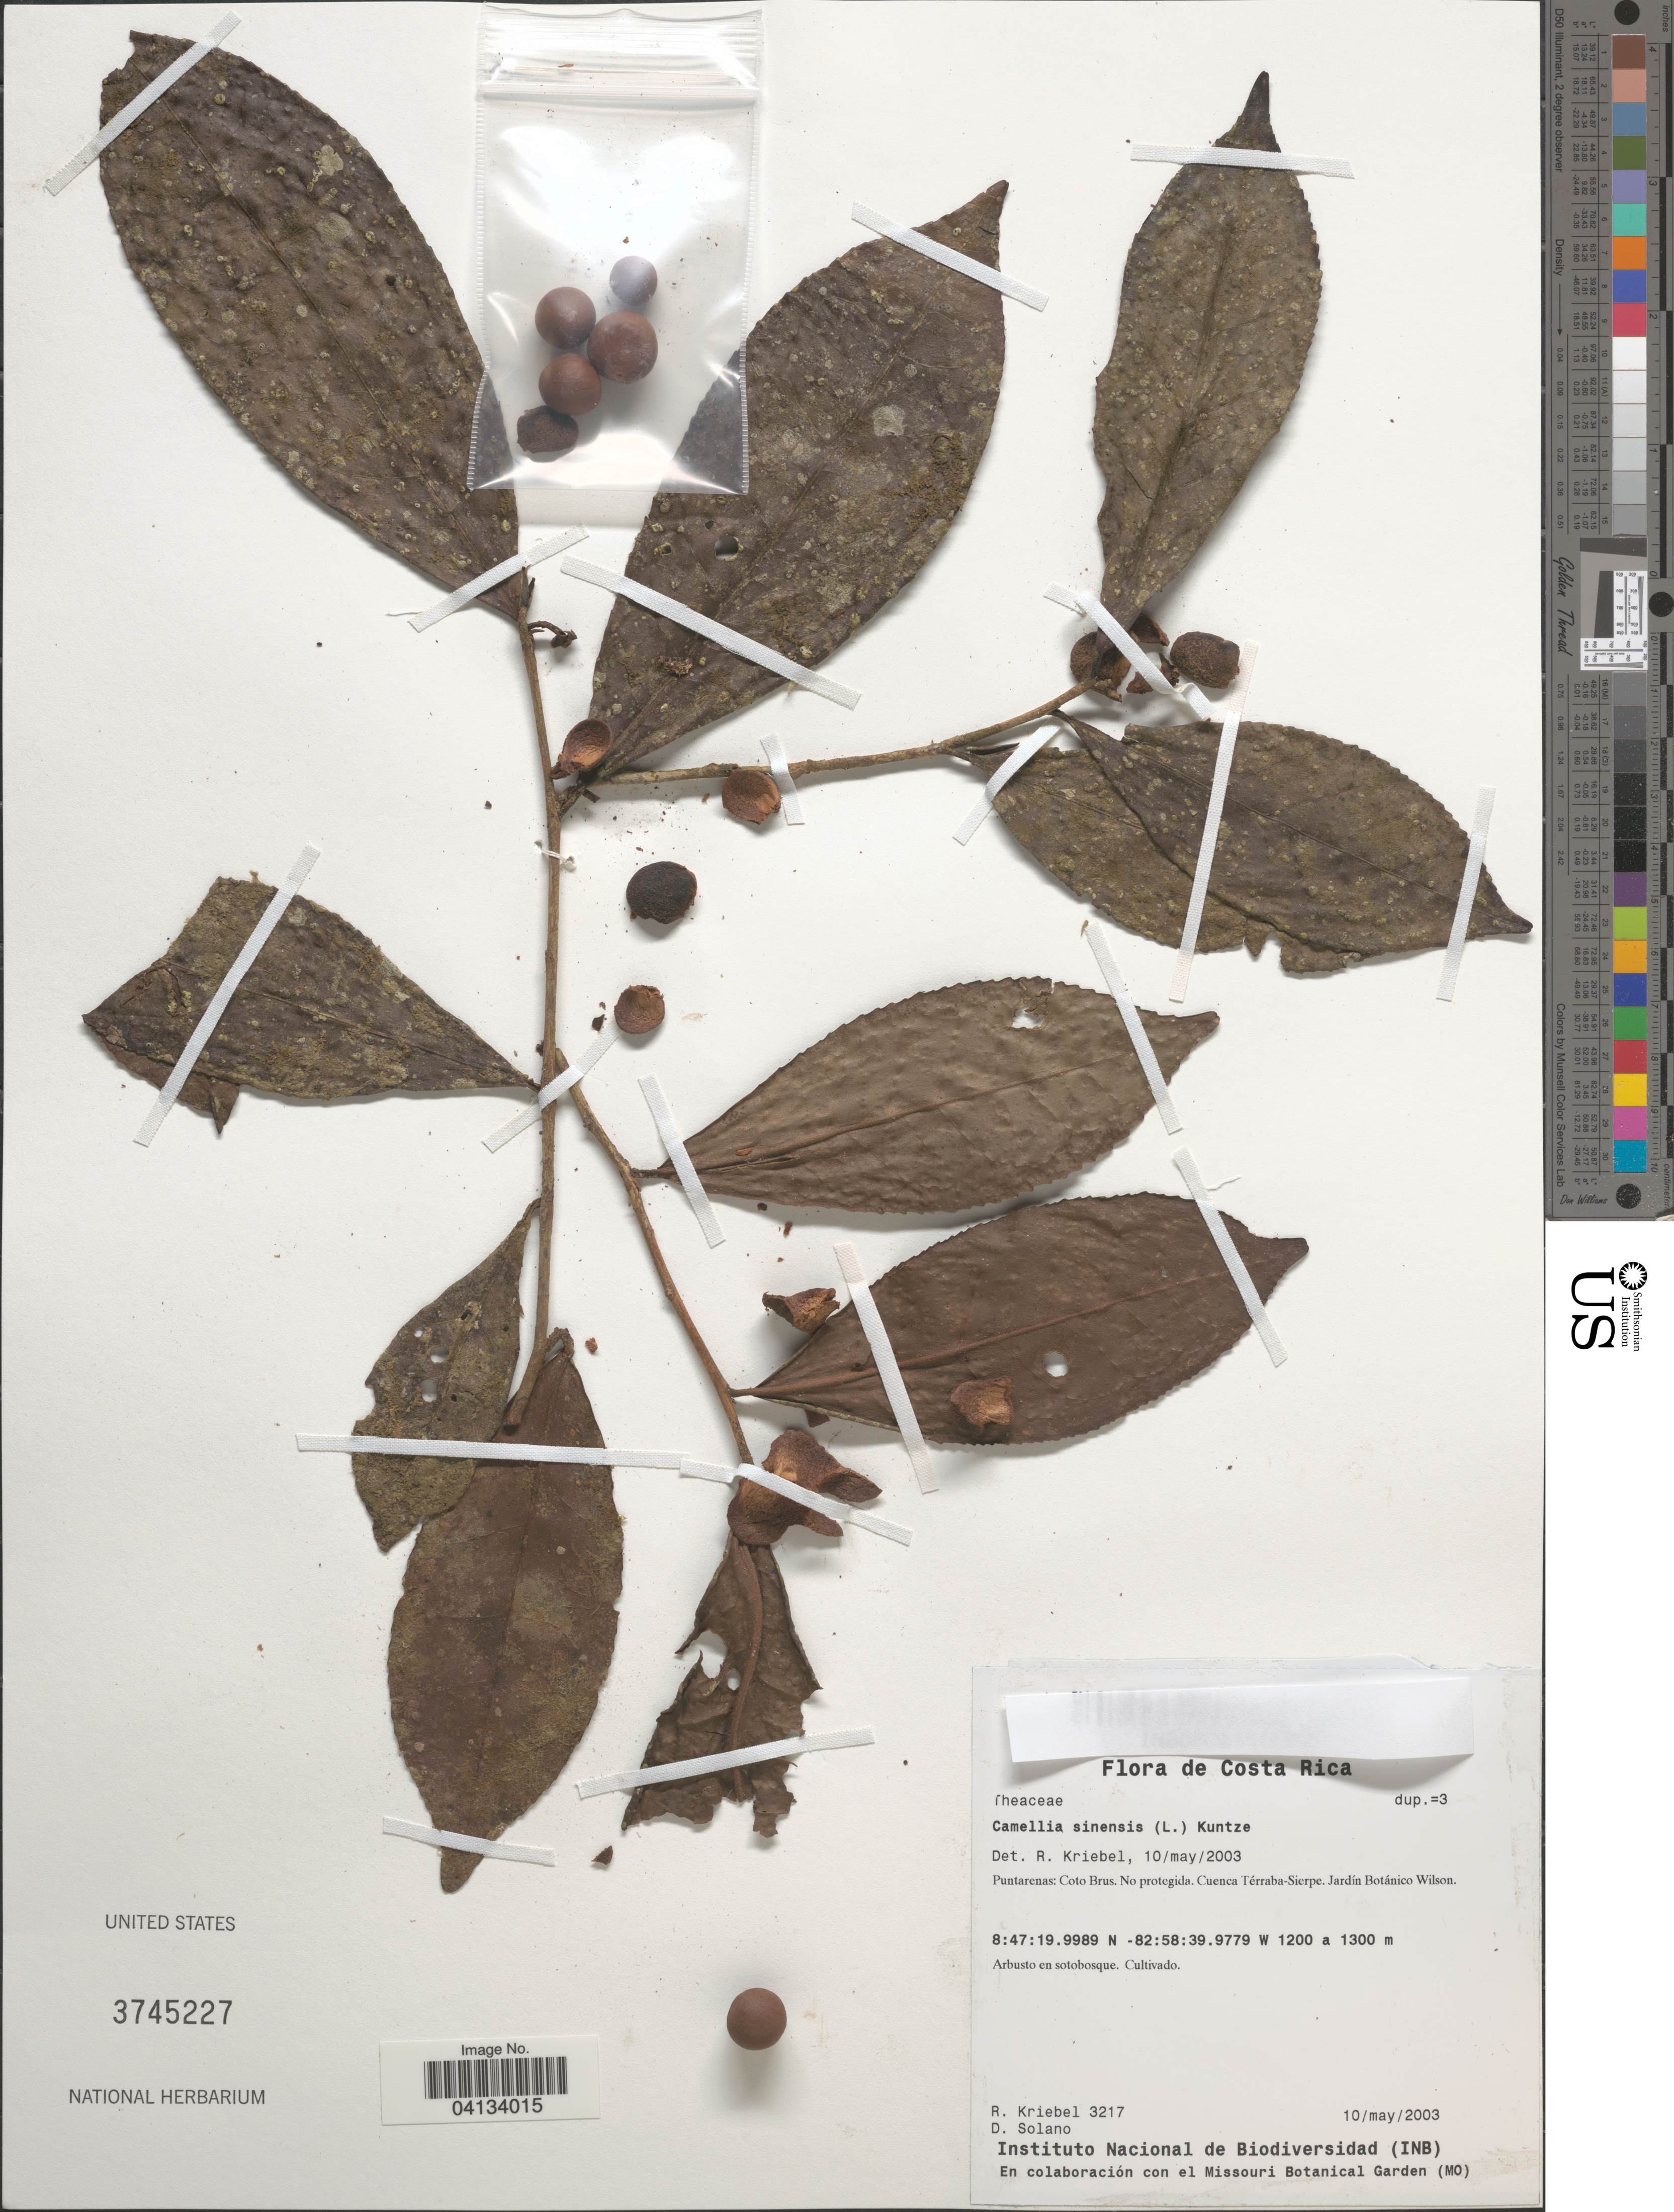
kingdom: Plantae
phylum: Tracheophyta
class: Magnoliopsida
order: Ericales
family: Theaceae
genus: Camellia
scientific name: Camellia sinensis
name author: (L.) Kuntze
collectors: R. Kriebel & D. Solano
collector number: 3217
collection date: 2003-05-10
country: Costa Rica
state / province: Puntarenas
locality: Coto Brus. Cuenca Térraba-Sierpe. Jardín Botánico Wilson. Cultivado.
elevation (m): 1200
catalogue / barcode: US 3745227